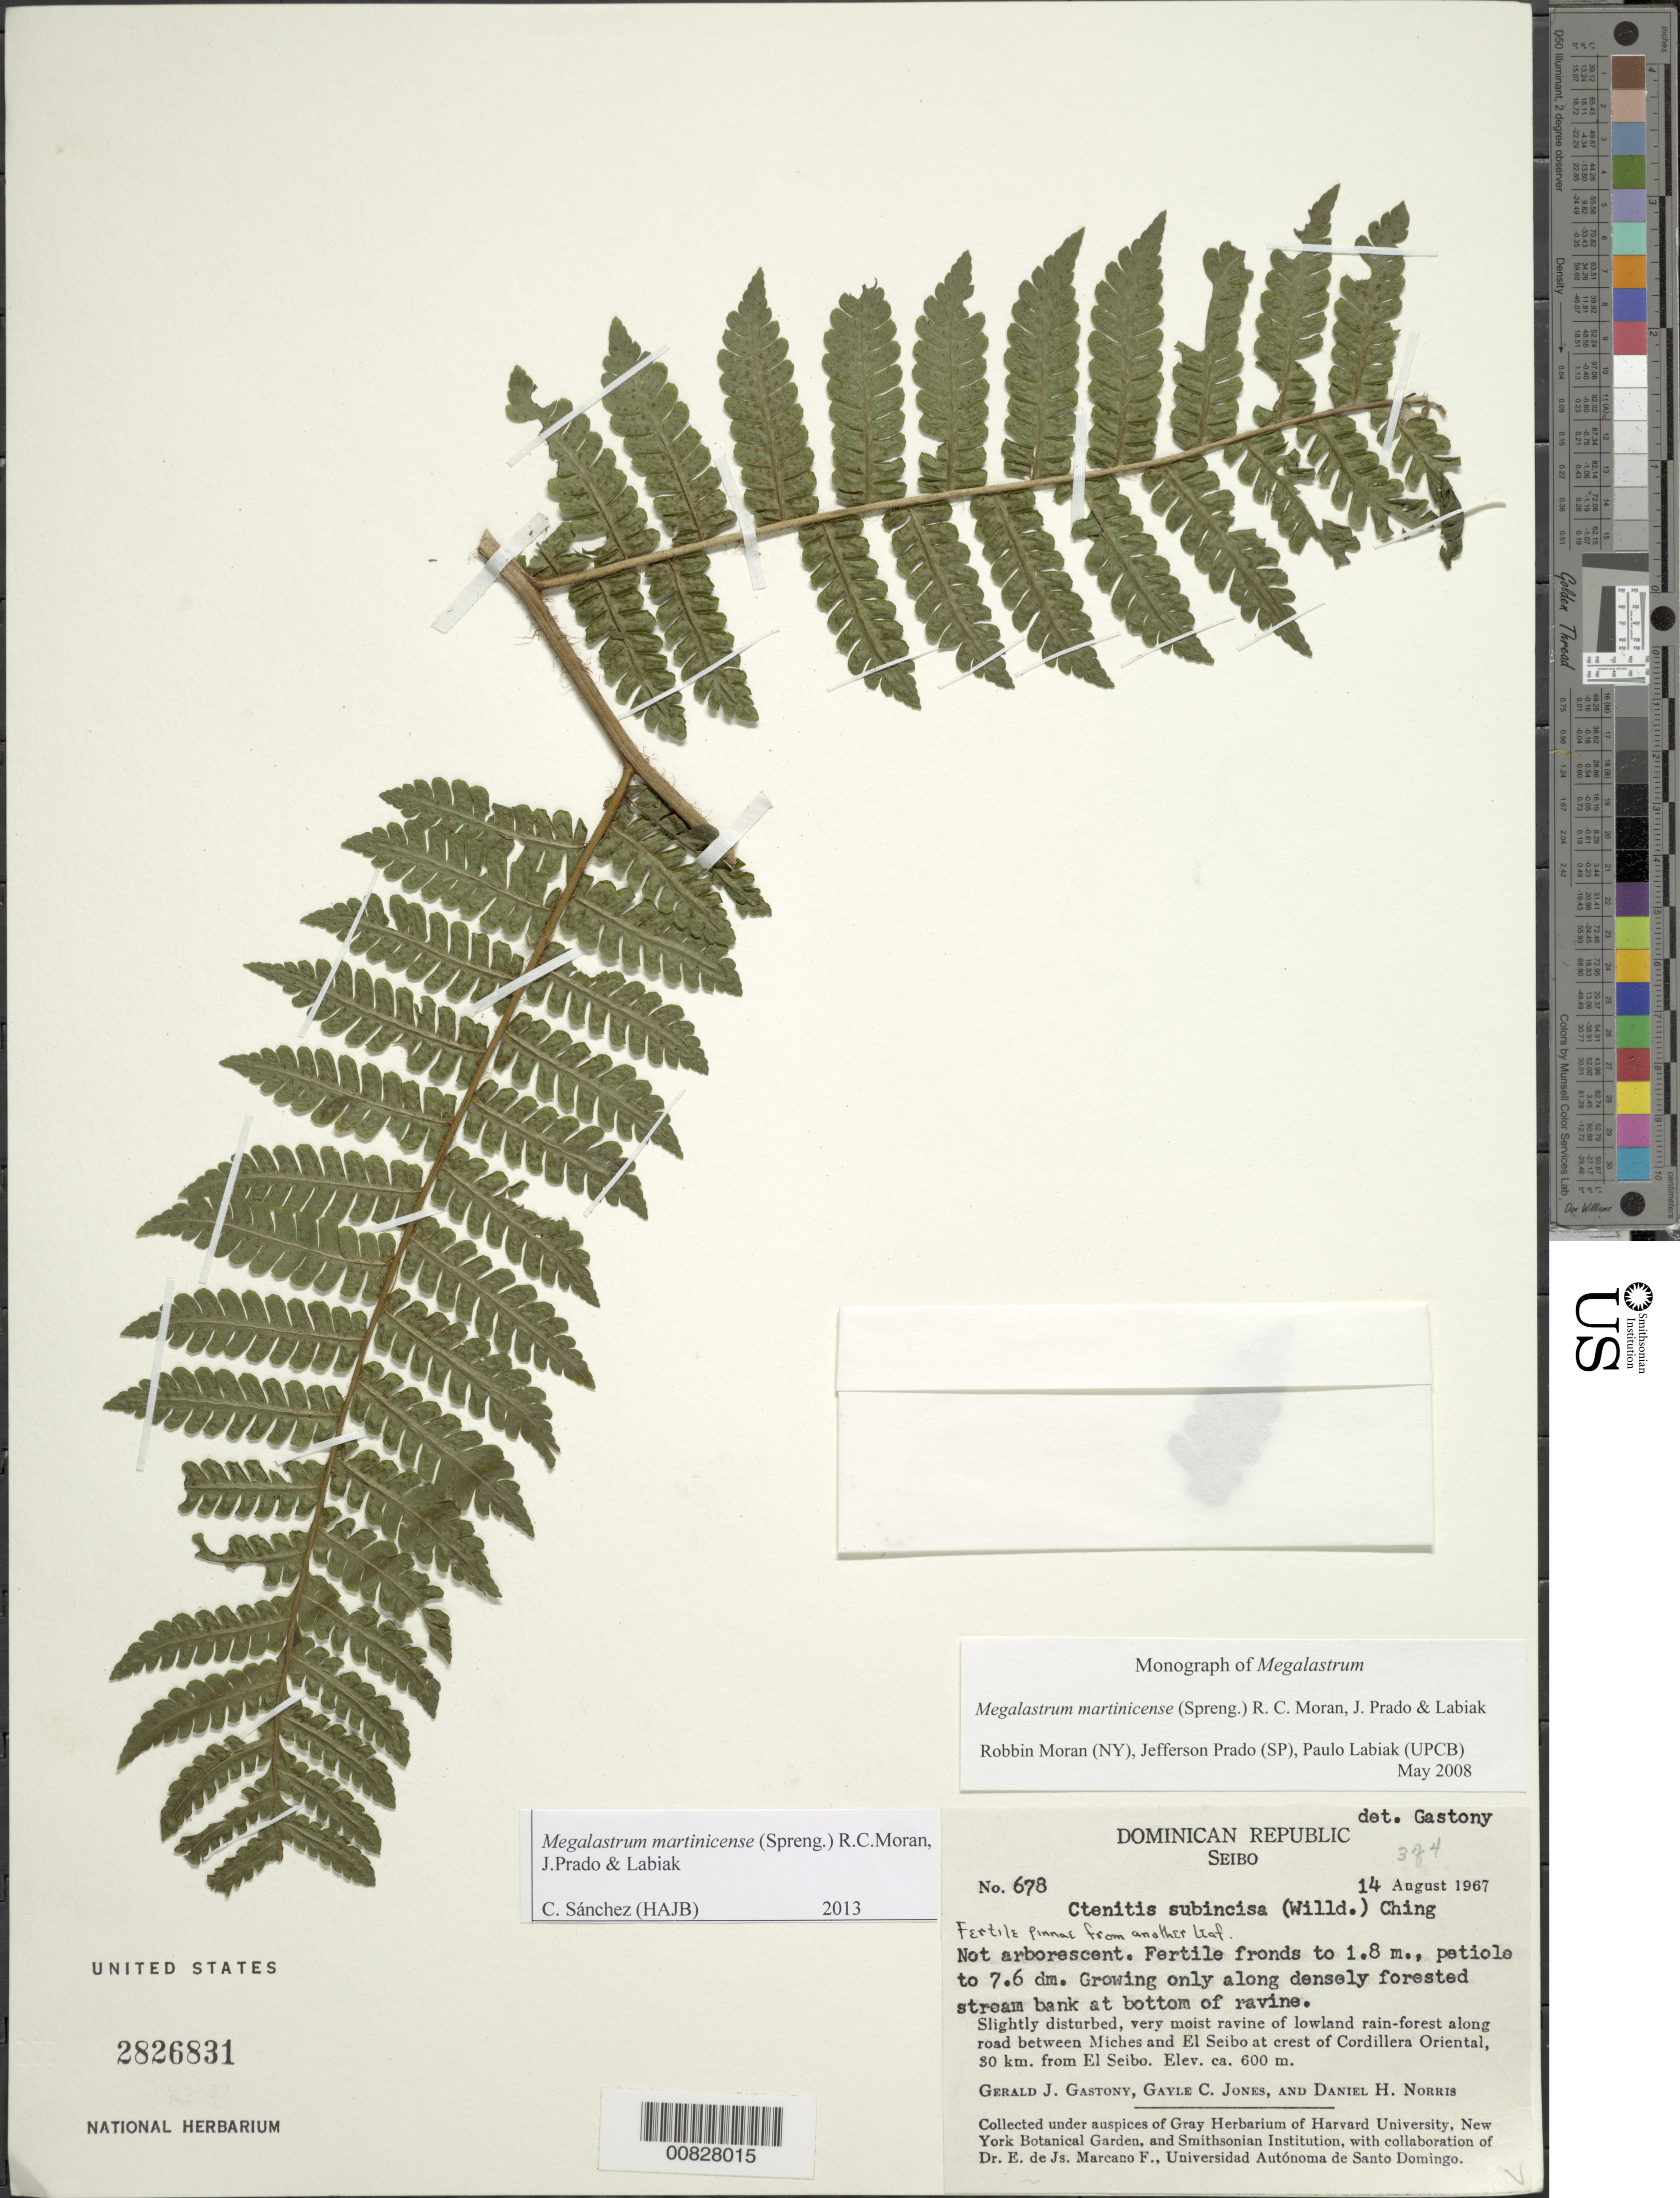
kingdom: Plantae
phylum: Tracheophyta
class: Polypodiopsida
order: Polypodiales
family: Dryopteridaceae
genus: Megalastrum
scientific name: Megalastrum martinicense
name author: (Spreng.) R.C. Moran et al.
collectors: G. Gastony, G. C. Jones & D. H. Norris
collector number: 678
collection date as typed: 14 Aug 1967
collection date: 1967-08-14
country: Dominican Republic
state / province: El Seibo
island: Hispaniola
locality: Miches to El Seibo road, Cordillera Oriental, 30 km from El Seibo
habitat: Slightly disturbed, very moist ravine, lowland rainforest; growing only along dense forested stream bank at bottom of ravine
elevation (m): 600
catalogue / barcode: US 2826831